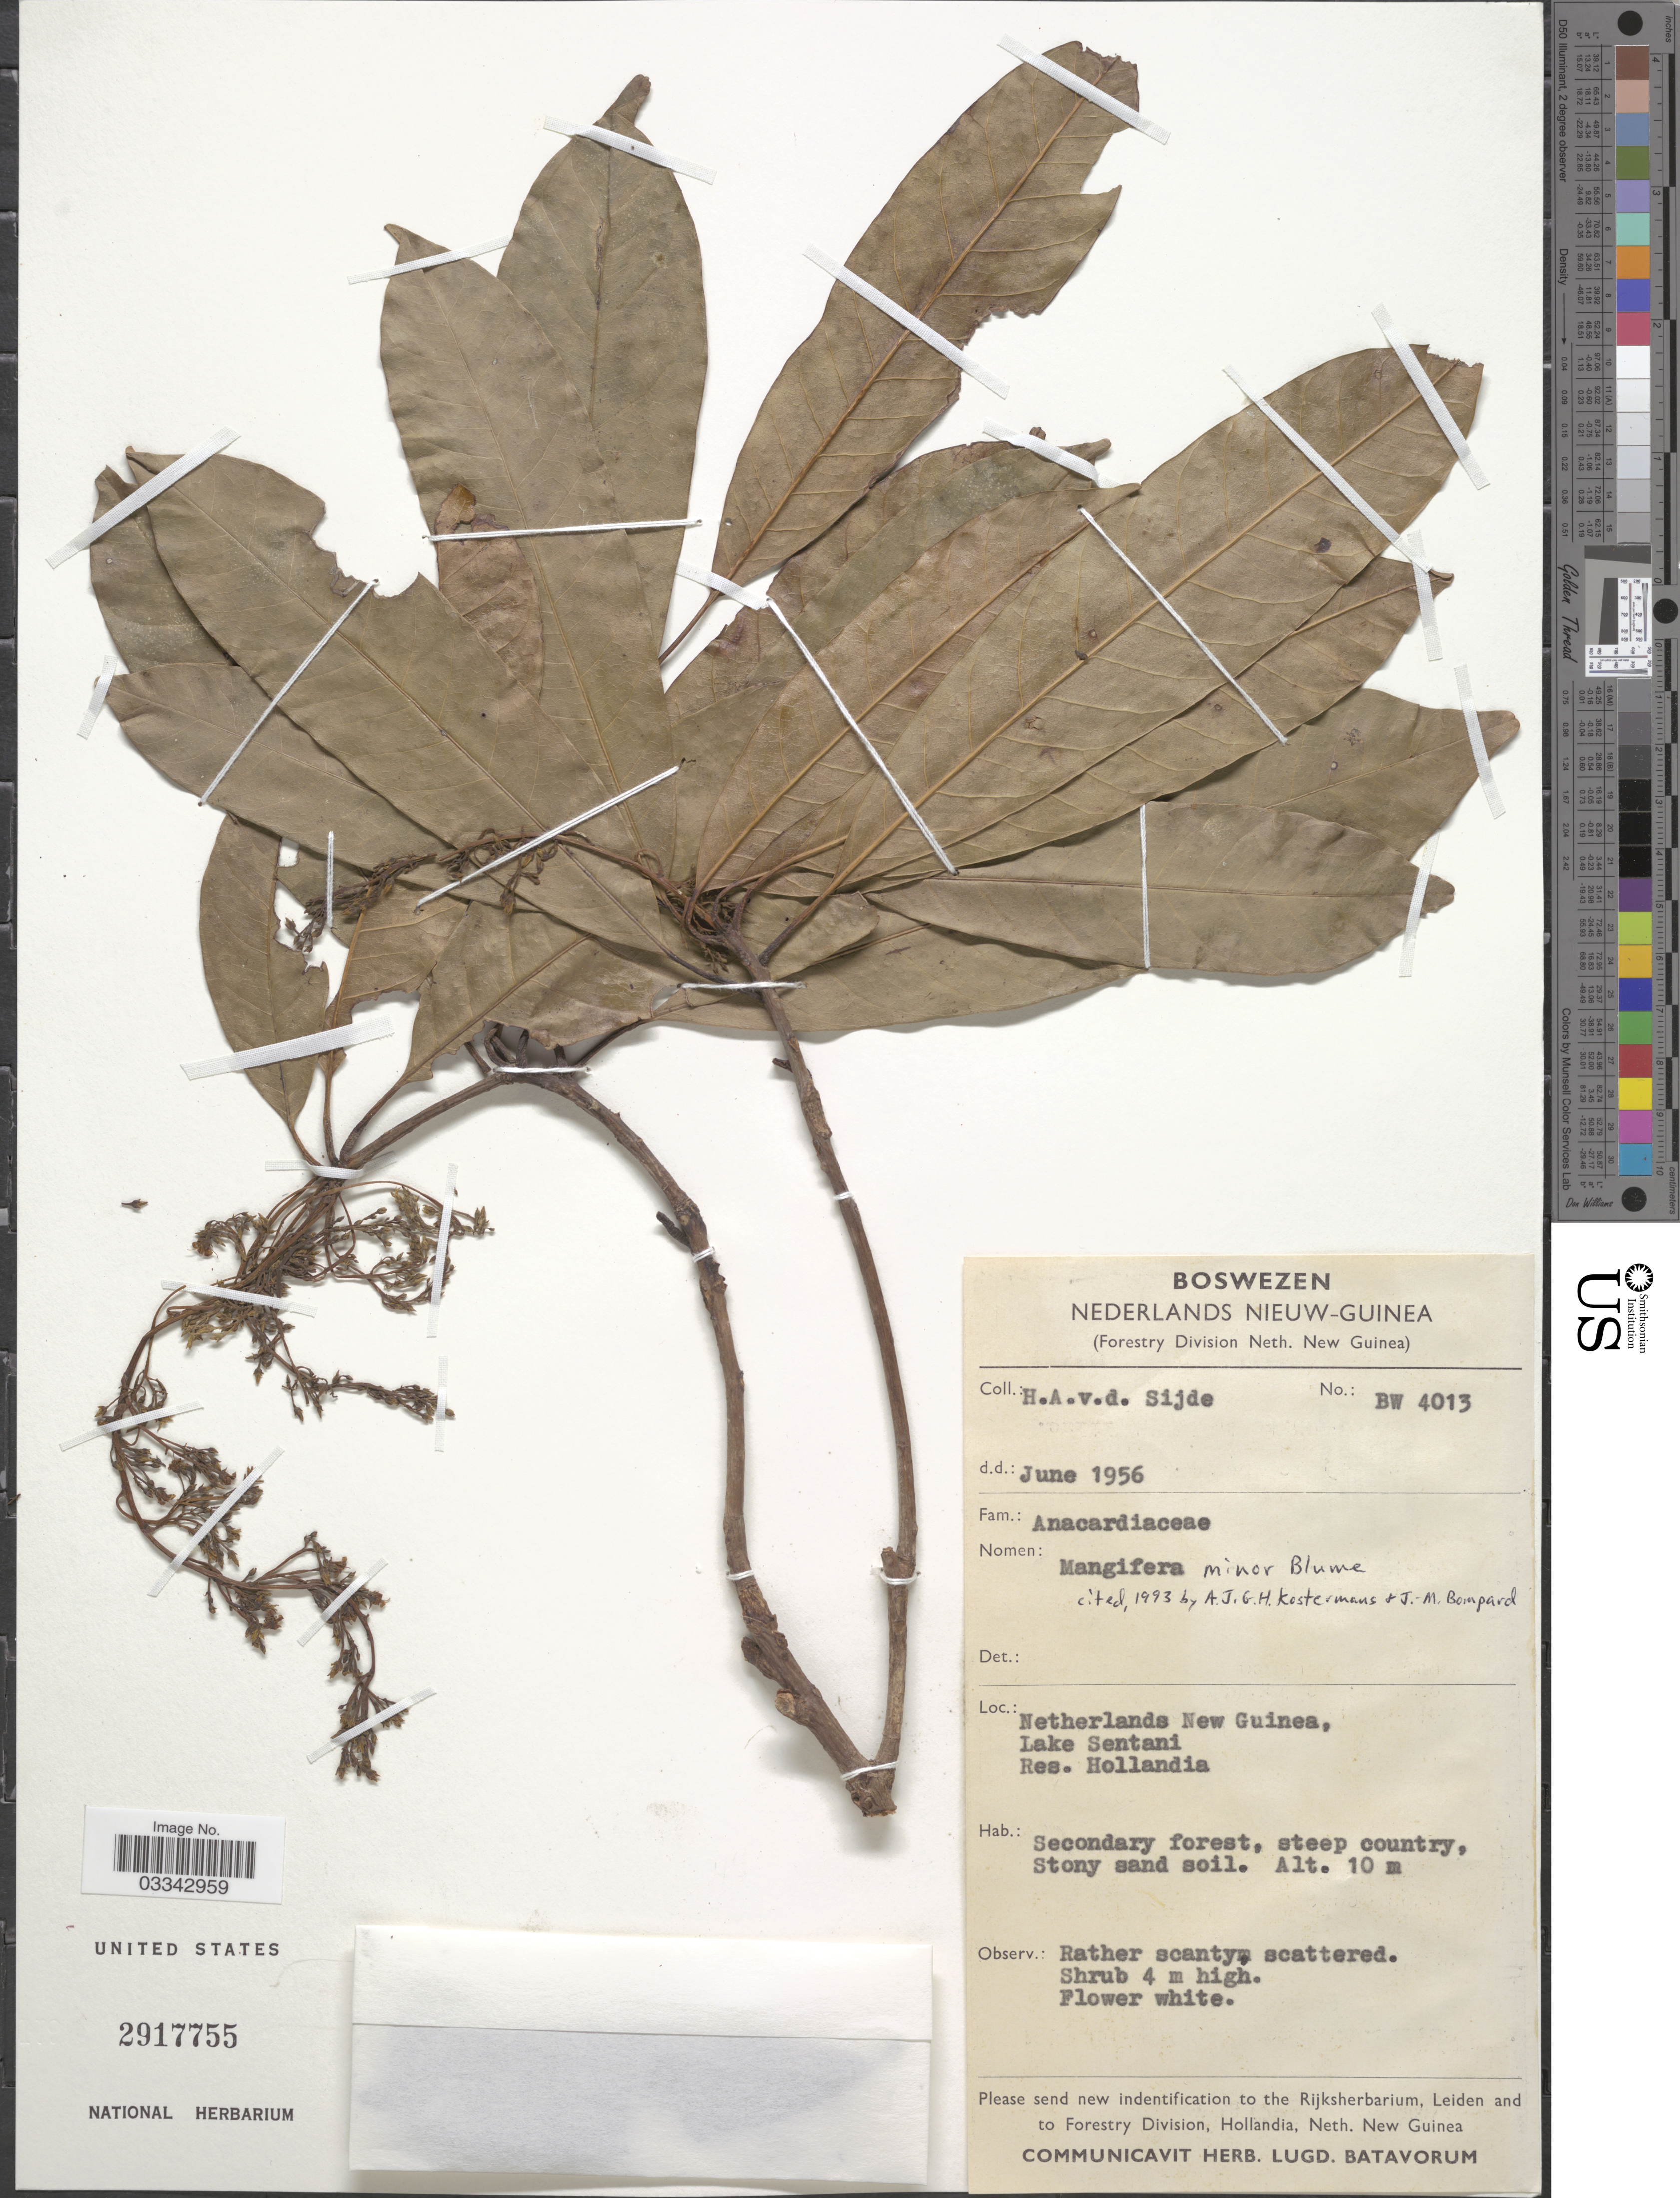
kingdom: Plantae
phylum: Tracheophyta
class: Magnoliopsida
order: Sapindales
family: Anacardiaceae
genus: Mangifera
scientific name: Mangifera minor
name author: Blume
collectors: H. Sijde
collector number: BW 4013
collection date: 1956-06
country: Indonesia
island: New Guinea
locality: Netherlands New Guinea, Lake Sentani. Res. Hollandia.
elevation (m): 10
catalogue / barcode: US 2917755